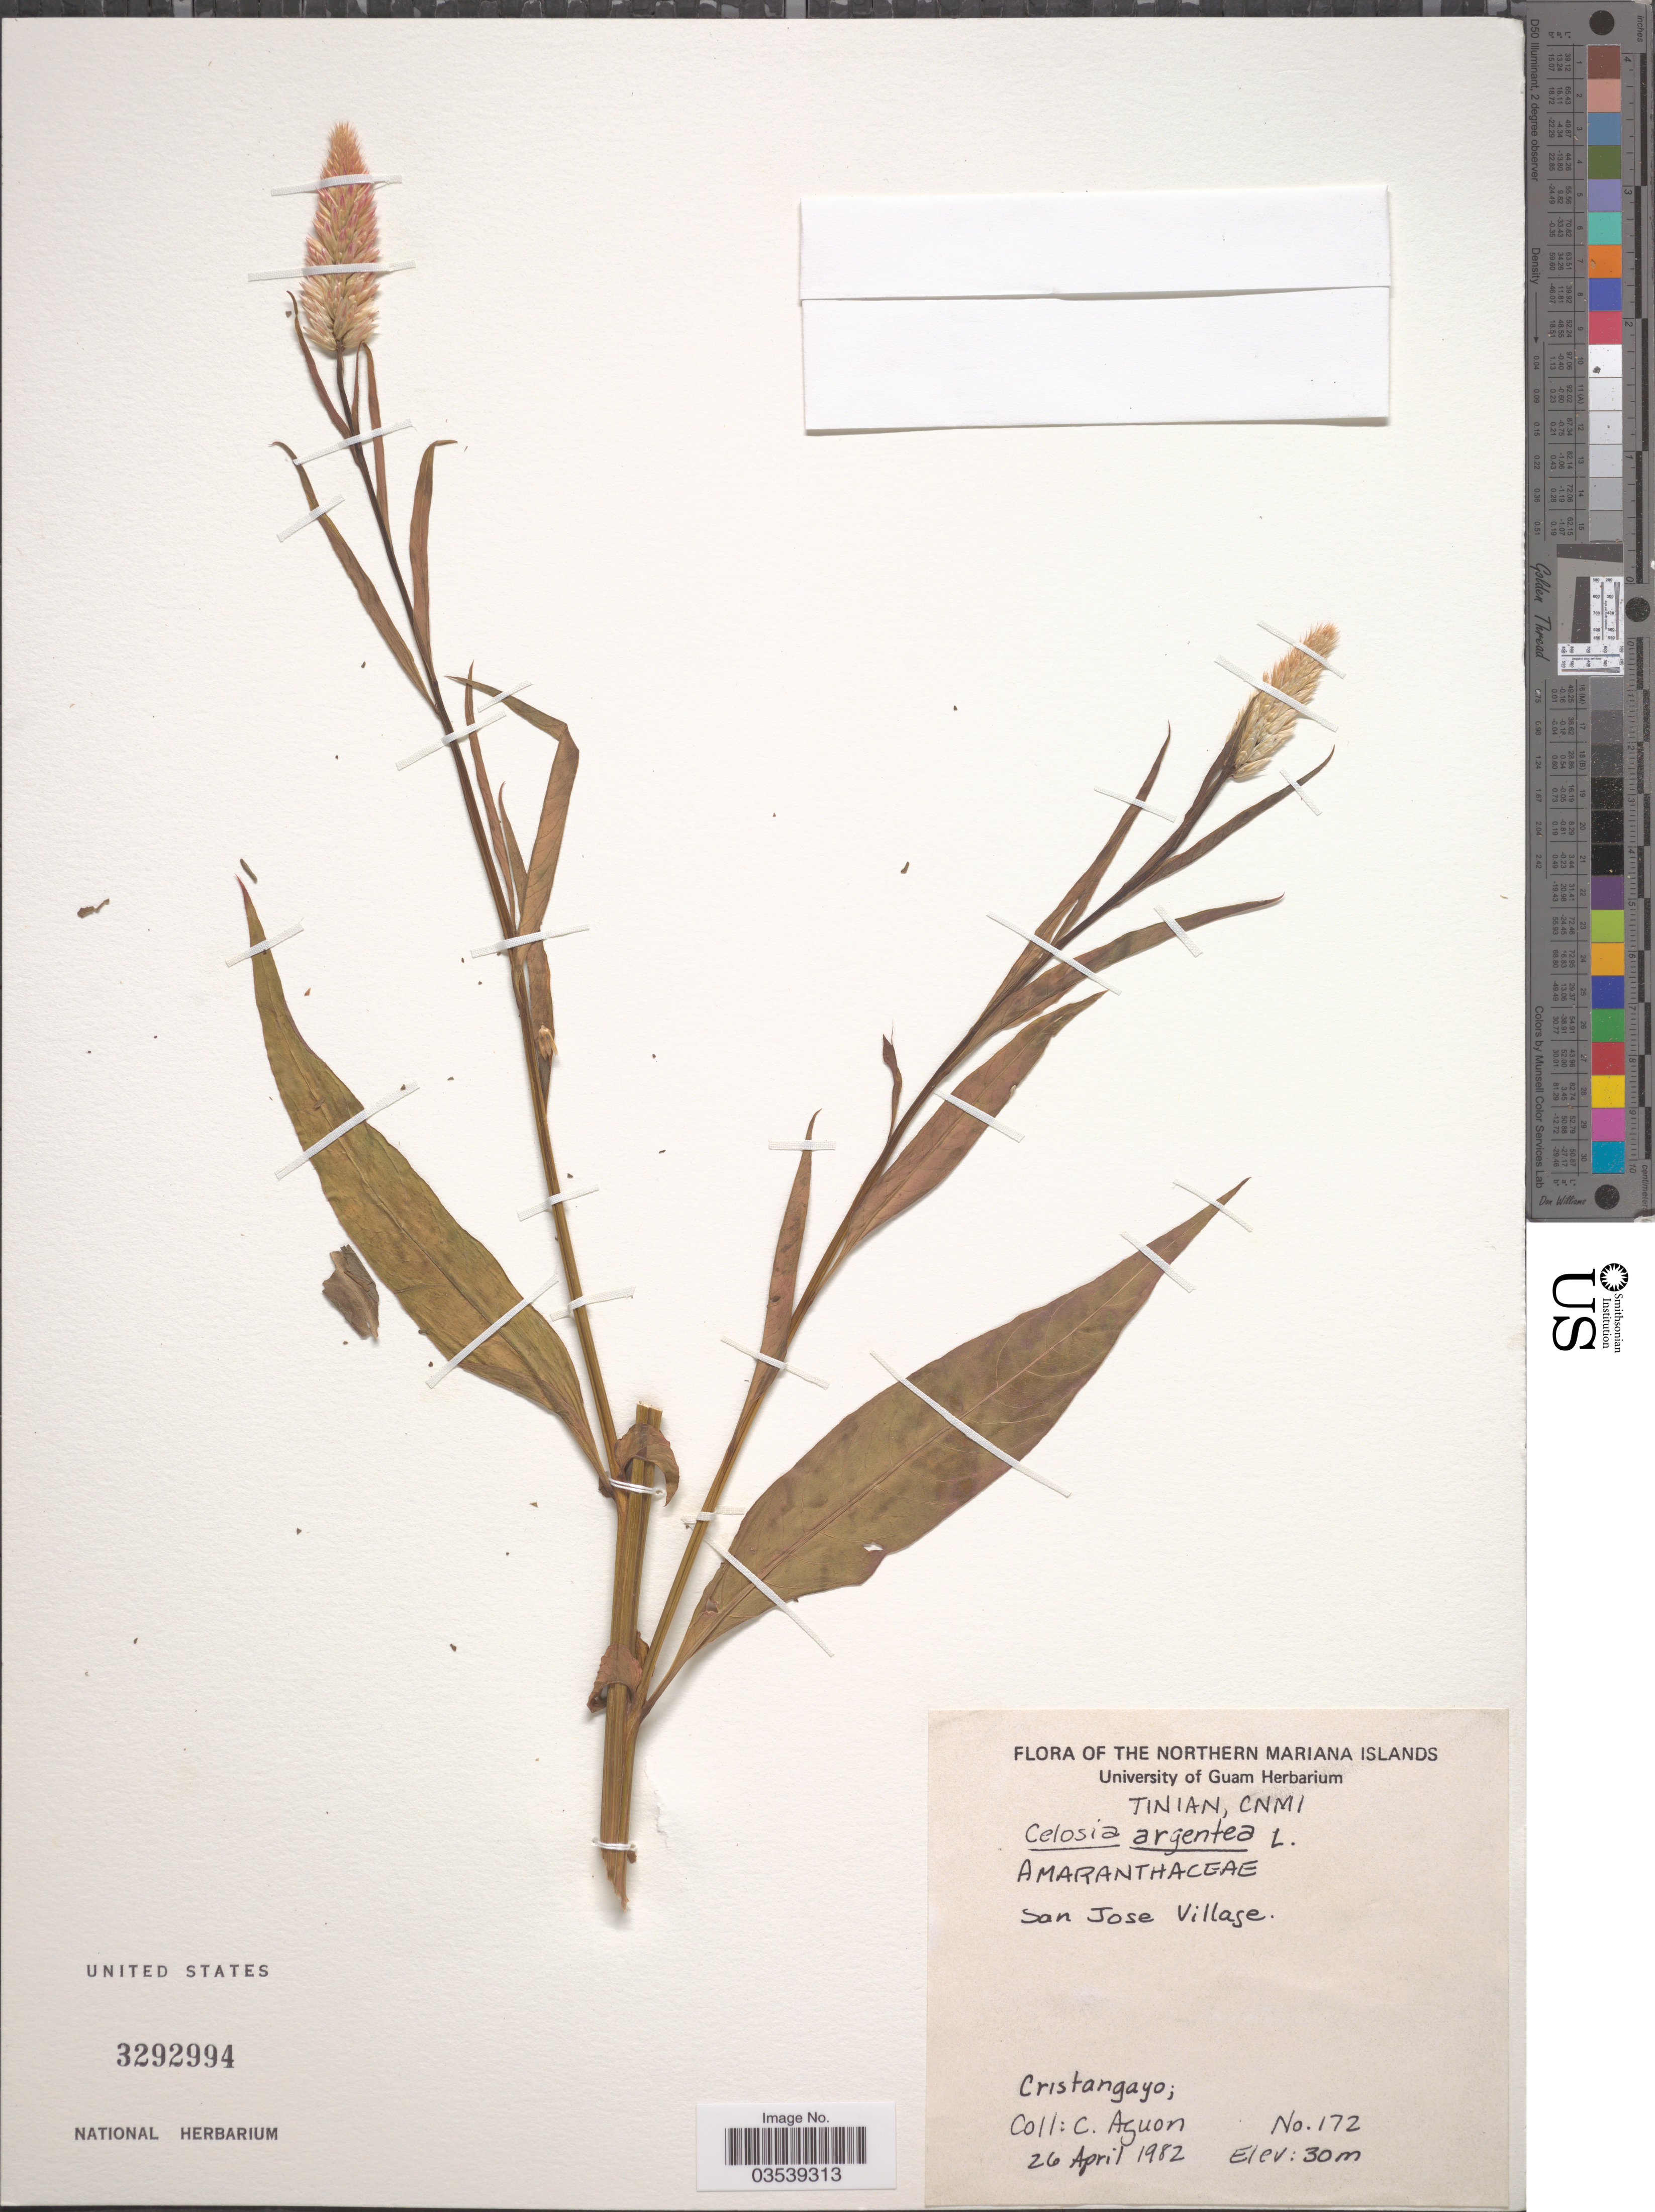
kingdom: Plantae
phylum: Tracheophyta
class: Magnoliopsida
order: Caryophyllales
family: Amaranthaceae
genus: Celosia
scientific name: Celosia argentea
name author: L.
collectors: C. Aguon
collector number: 172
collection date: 1982-04-26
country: Northern Mariana Islands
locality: Tinian, San Jose village. Cristangayo.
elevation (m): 30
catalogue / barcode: US 3292994